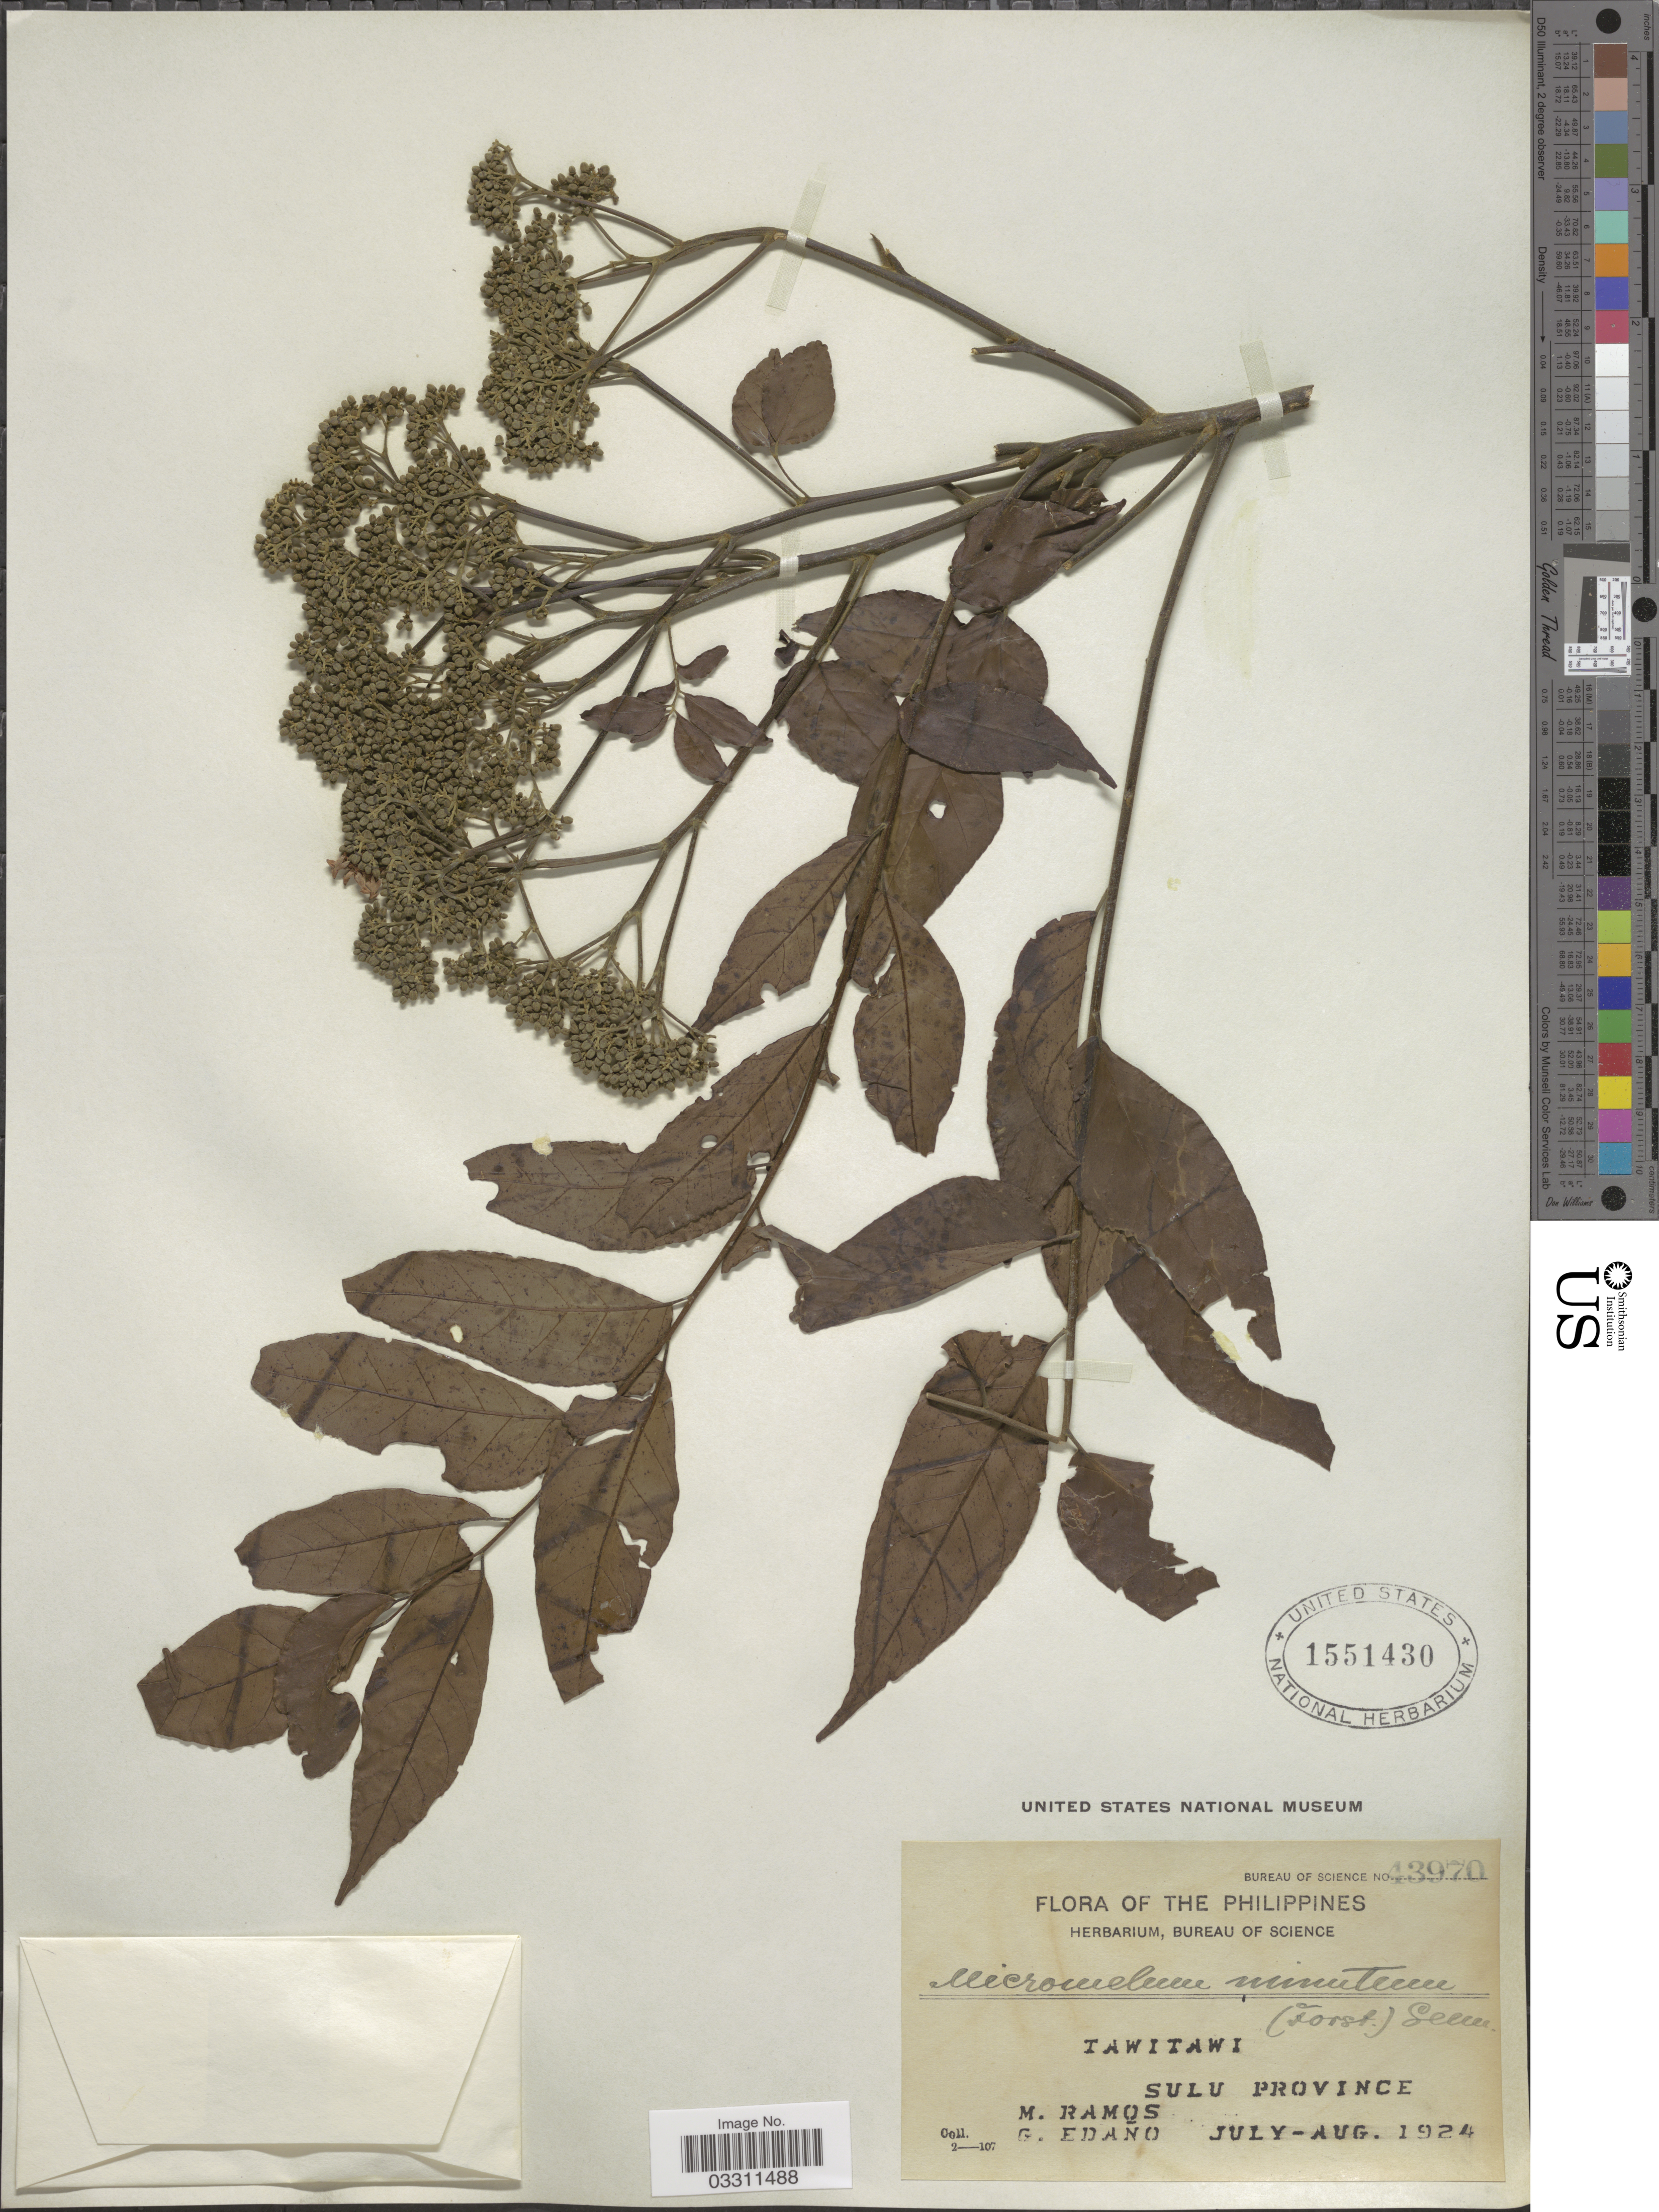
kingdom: Plantae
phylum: Tracheophyta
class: Magnoliopsida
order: Sapindales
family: Rutaceae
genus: Micromelum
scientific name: Micromelum minutum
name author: (G. Forst.) Wight & Arn.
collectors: M. Ramos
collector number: Bureau of Science 43970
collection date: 1924-07/1924-08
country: Philippines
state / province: Muslim Mindanao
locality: Tawitawi, Sulu Province.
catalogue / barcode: US 1551430